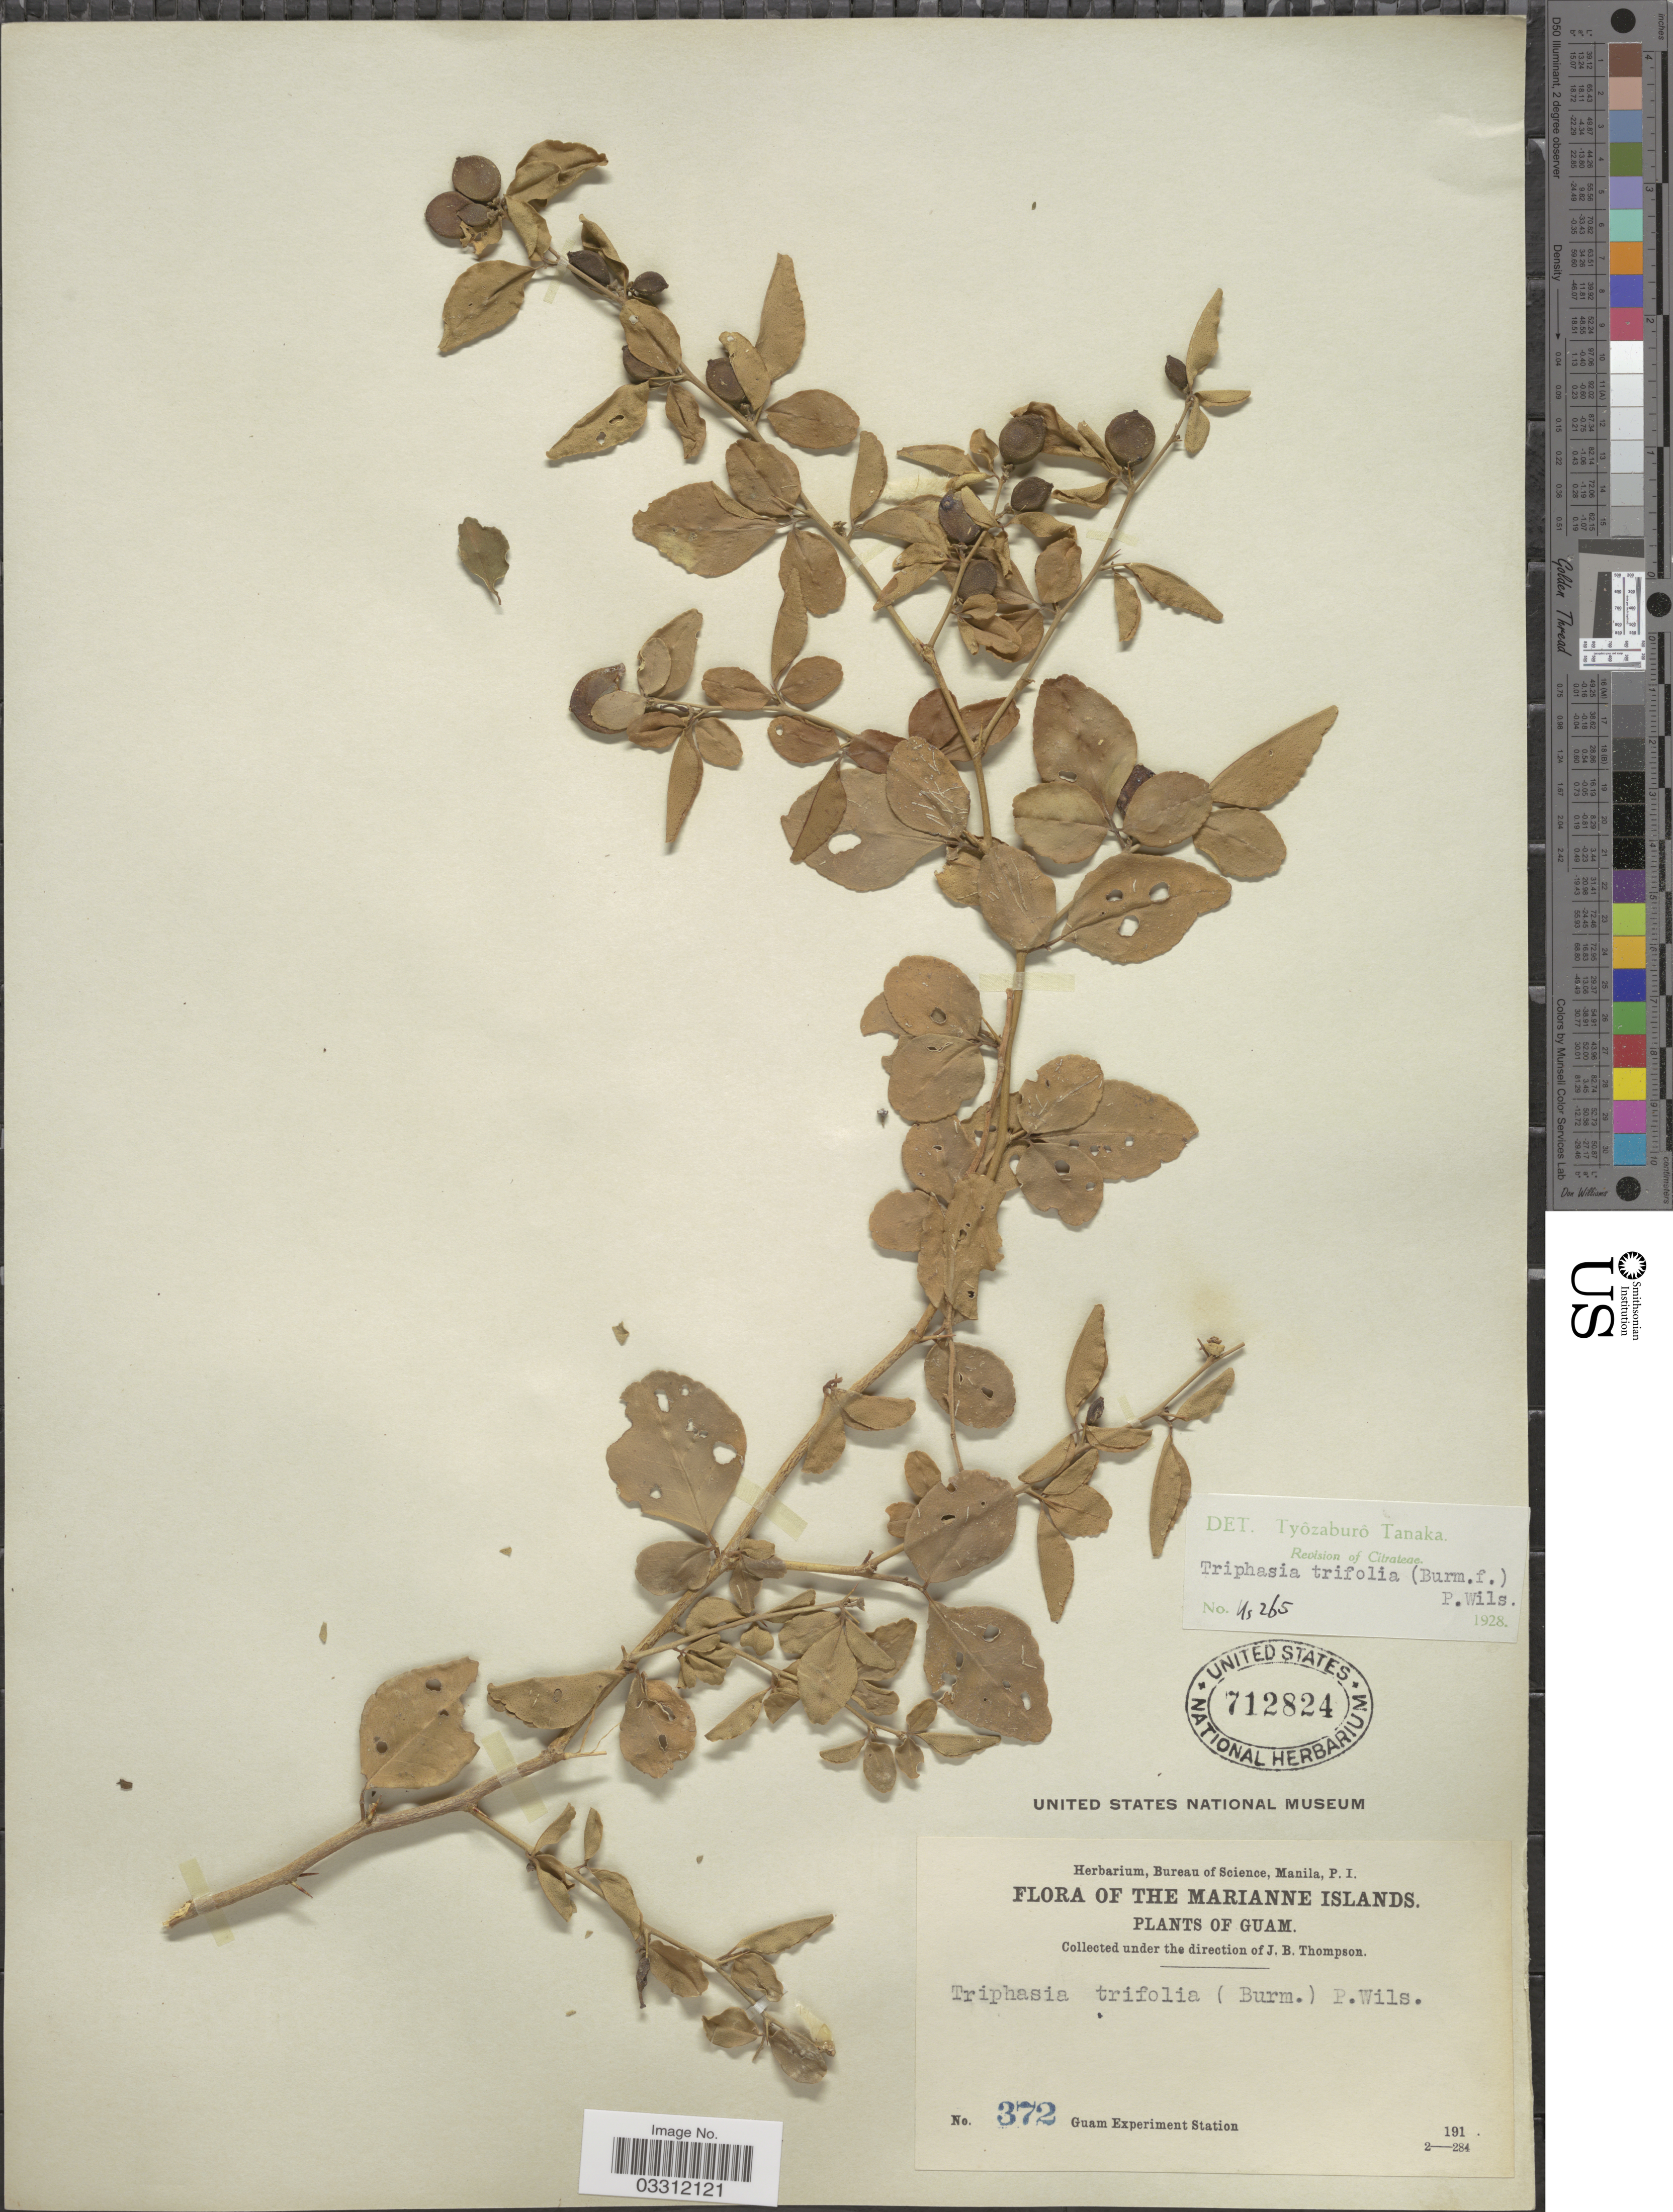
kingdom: Plantae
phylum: Tracheophyta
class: Magnoliopsida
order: Sapindales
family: Rutaceae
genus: Triphasia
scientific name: Triphasia trifolia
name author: (Burm. f.) P. Wilson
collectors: Guam Exp. Sta.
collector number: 372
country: Guam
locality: The Marianne Islands.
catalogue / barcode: US 712824